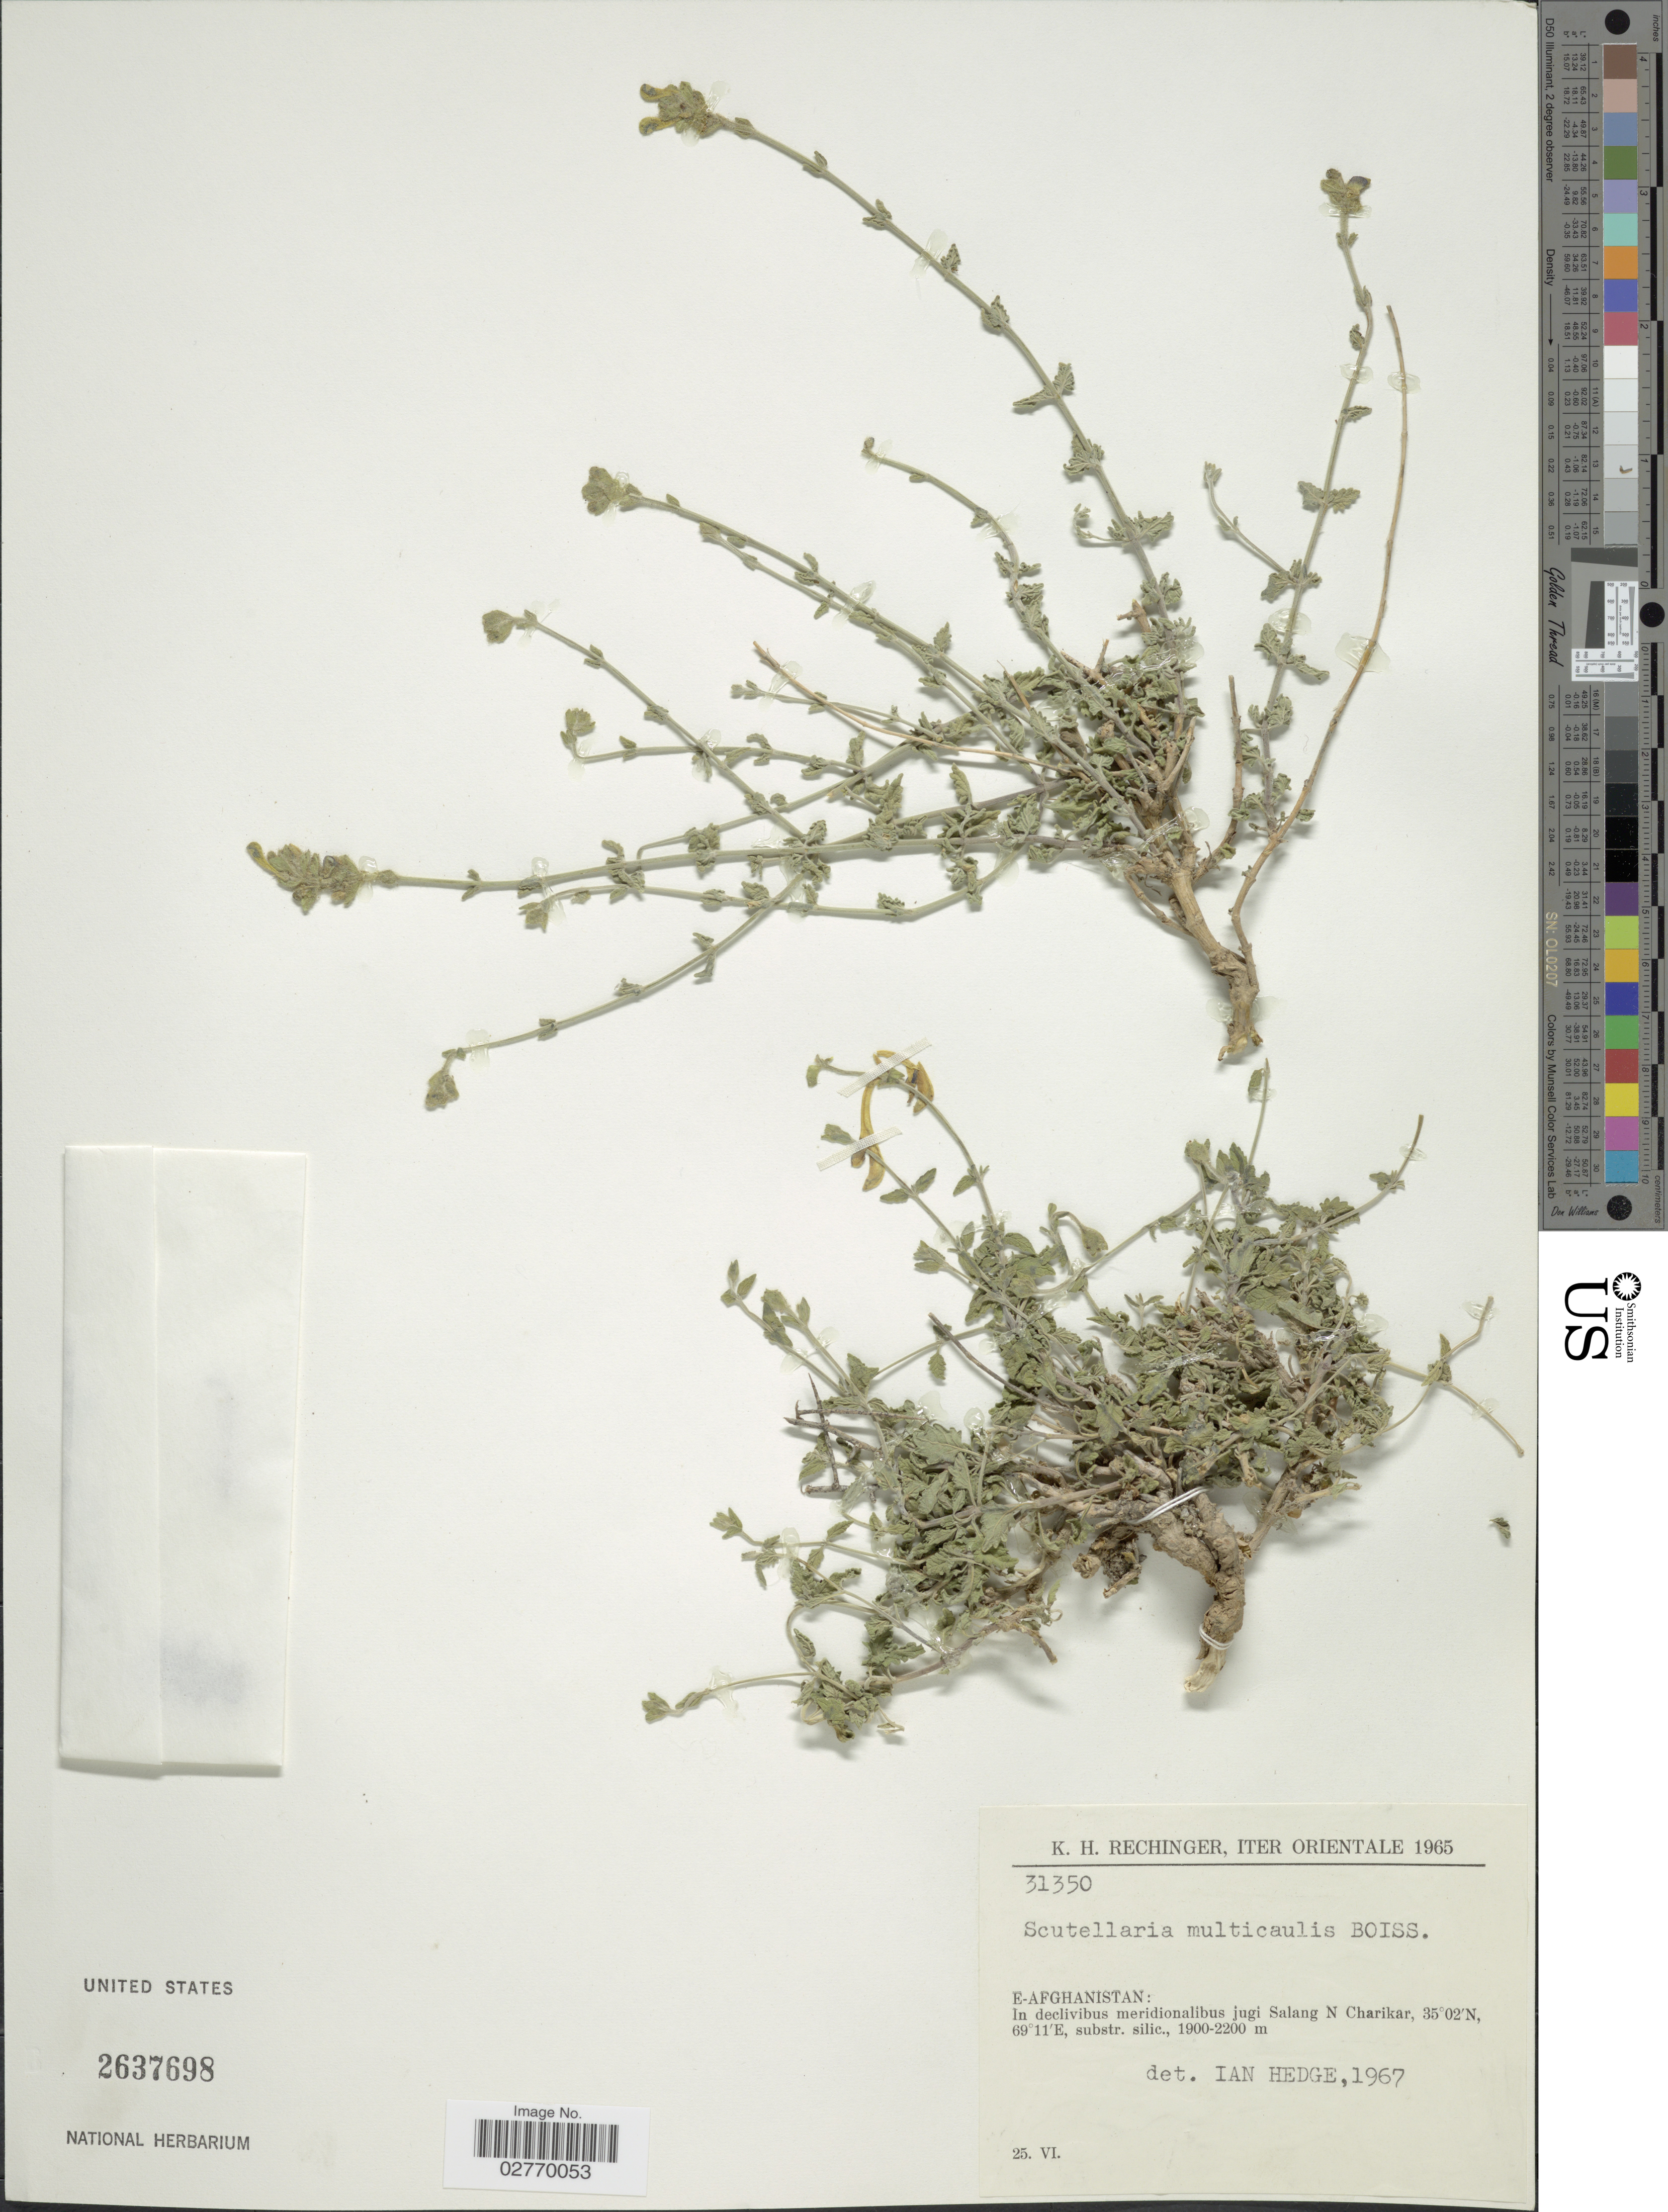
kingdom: Plantae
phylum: Tracheophyta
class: Magnoliopsida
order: Lamiales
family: Lamiaceae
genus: Scutellaria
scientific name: Scutellaria multicaulis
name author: Boiss.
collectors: K. H. Rechinger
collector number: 31350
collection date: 1965-06-25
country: Afghanistan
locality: Iter Orientale. E-Afghanistan: In declivibus meridionalibus jugi Salang N Charikar.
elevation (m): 1900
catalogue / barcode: US 2637698